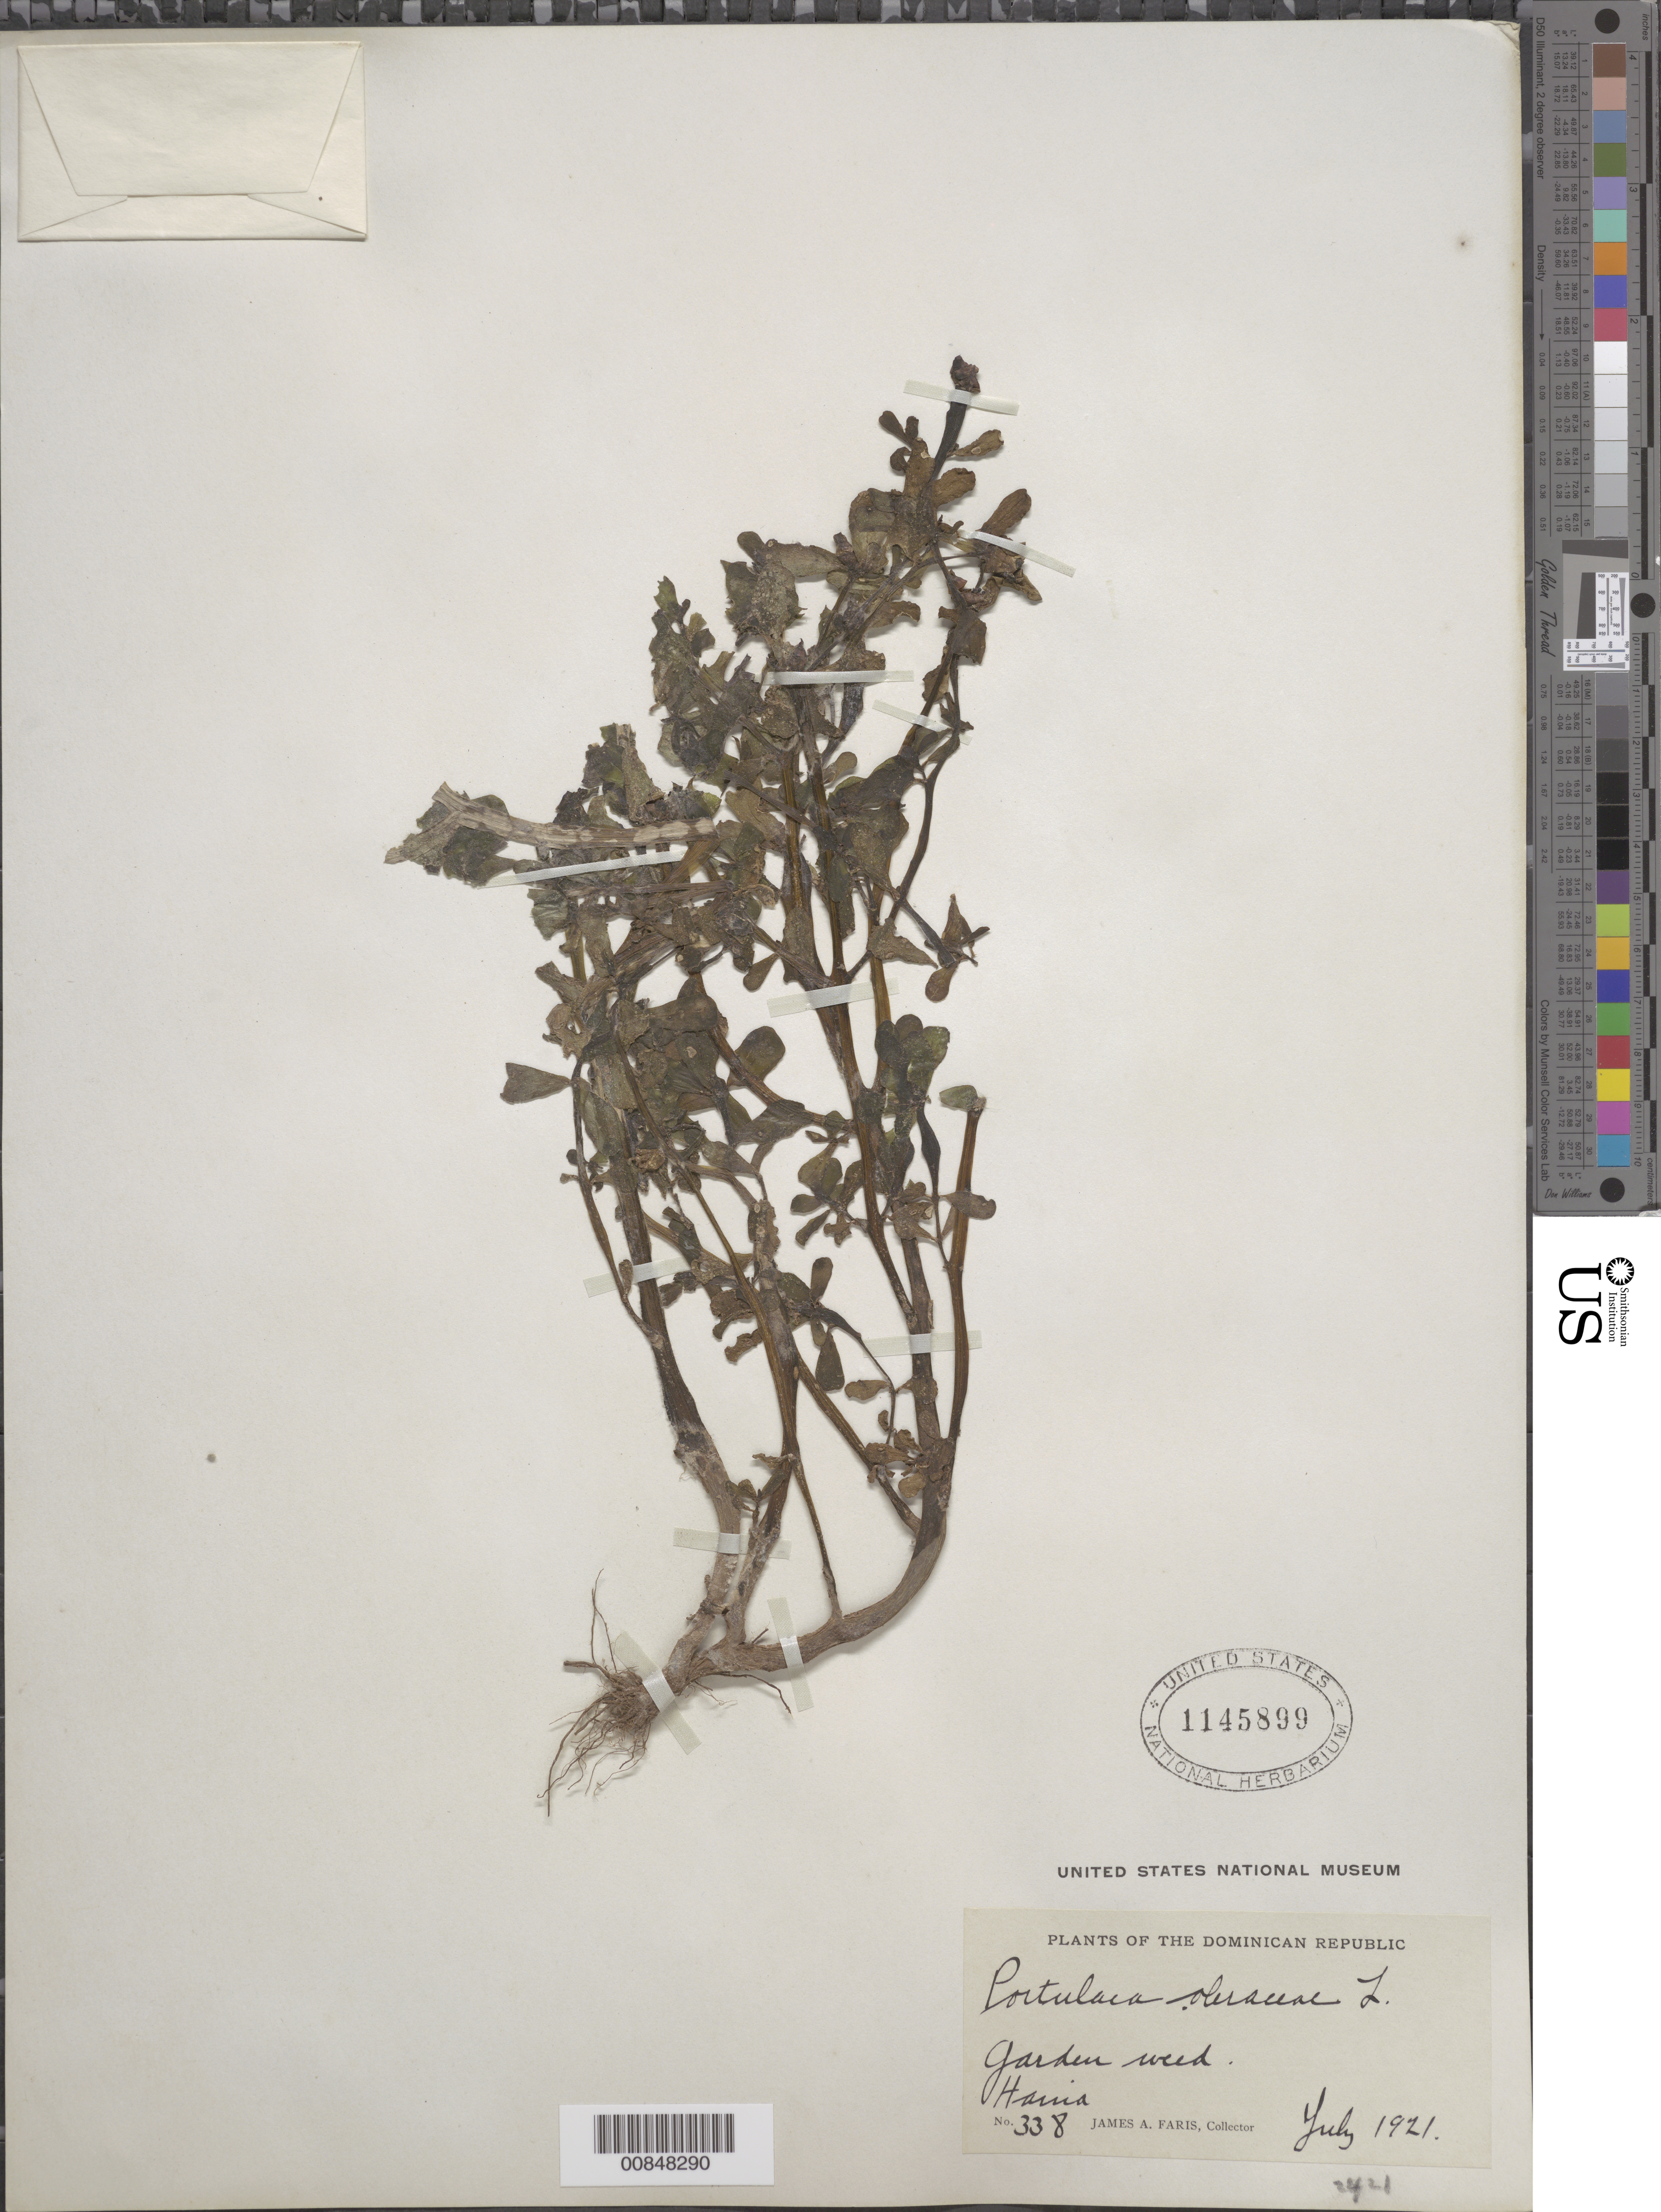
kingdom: Plantae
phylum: Tracheophyta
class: Magnoliopsida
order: Caryophyllales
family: Portulacaceae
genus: Portulaca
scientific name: Portulaca oleracea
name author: L.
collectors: J. Faris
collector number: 338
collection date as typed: Jul 1921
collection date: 1921-07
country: Dominican Republic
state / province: San Cristóbal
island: Hispaniola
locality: Hania.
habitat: Garden.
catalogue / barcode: US 1145899